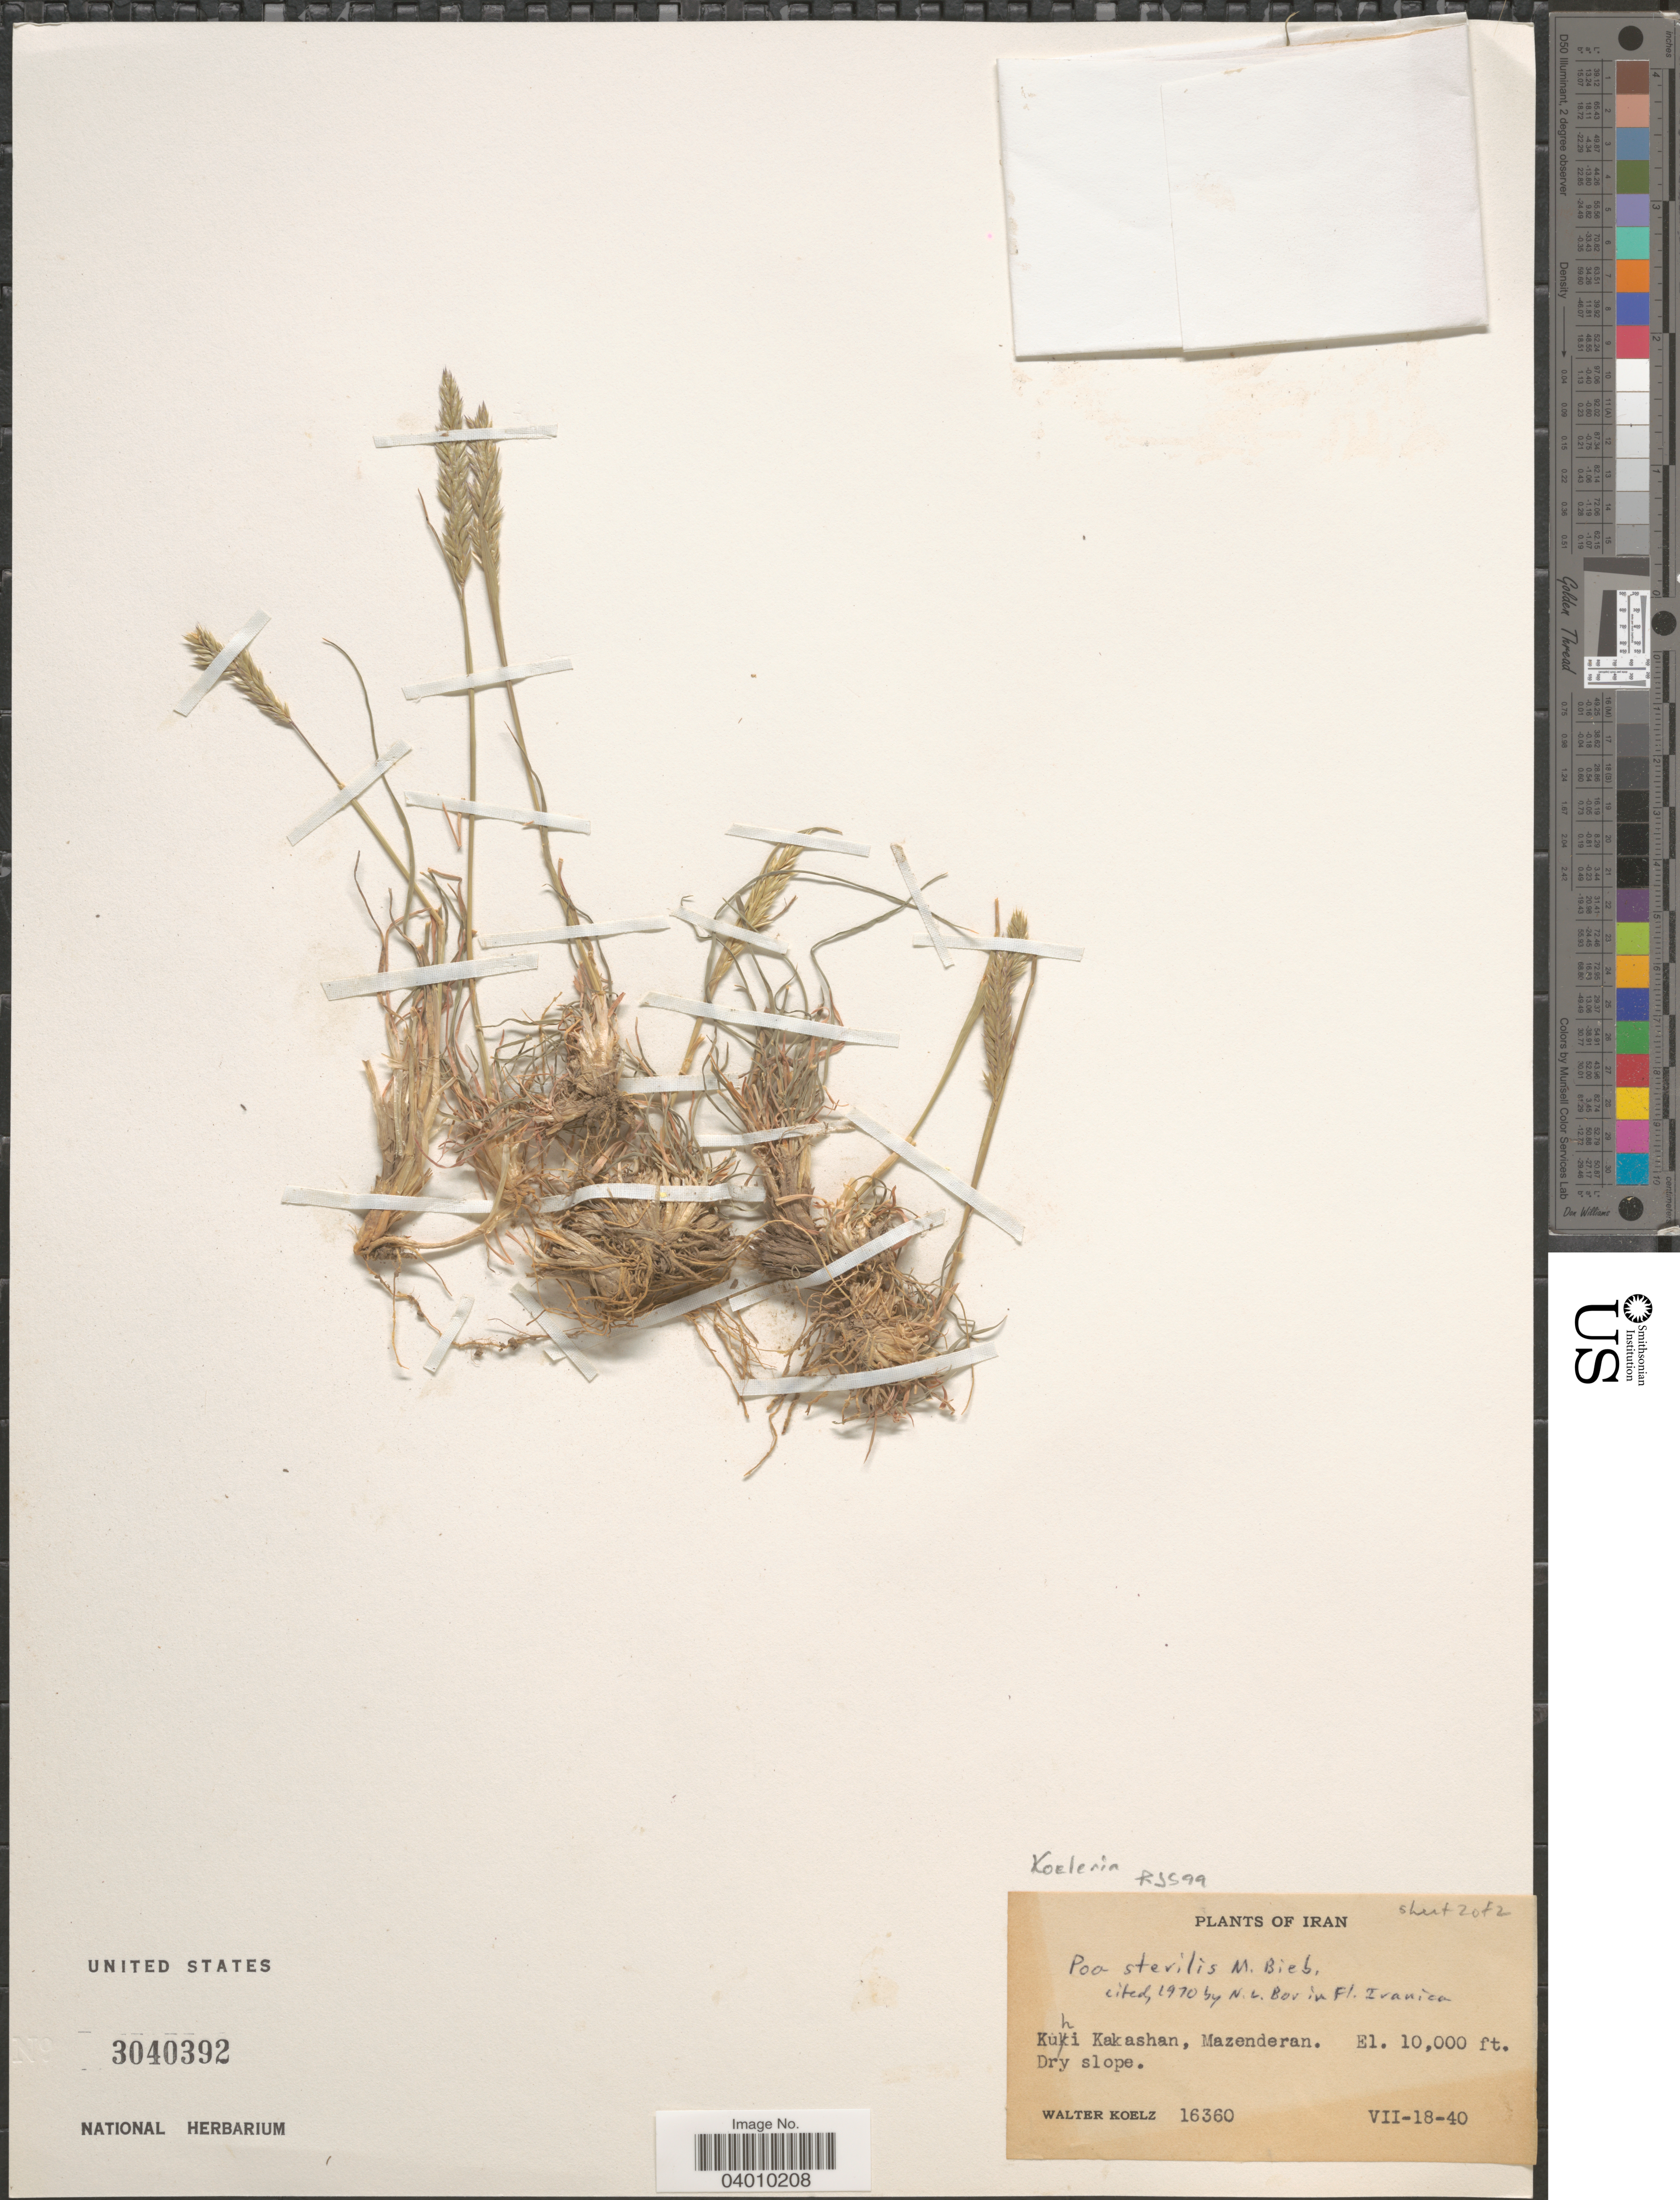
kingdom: Plantae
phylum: Tracheophyta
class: Liliopsida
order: Poales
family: Poaceae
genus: Koeleria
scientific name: Koeleria sp.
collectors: W. N. Koelz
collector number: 16360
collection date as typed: Transcribed d/m/y: 18/7/40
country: Iran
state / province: Mazandaran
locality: Kuhi Kakashan, Mazenderan.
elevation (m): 3048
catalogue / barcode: US 3040392